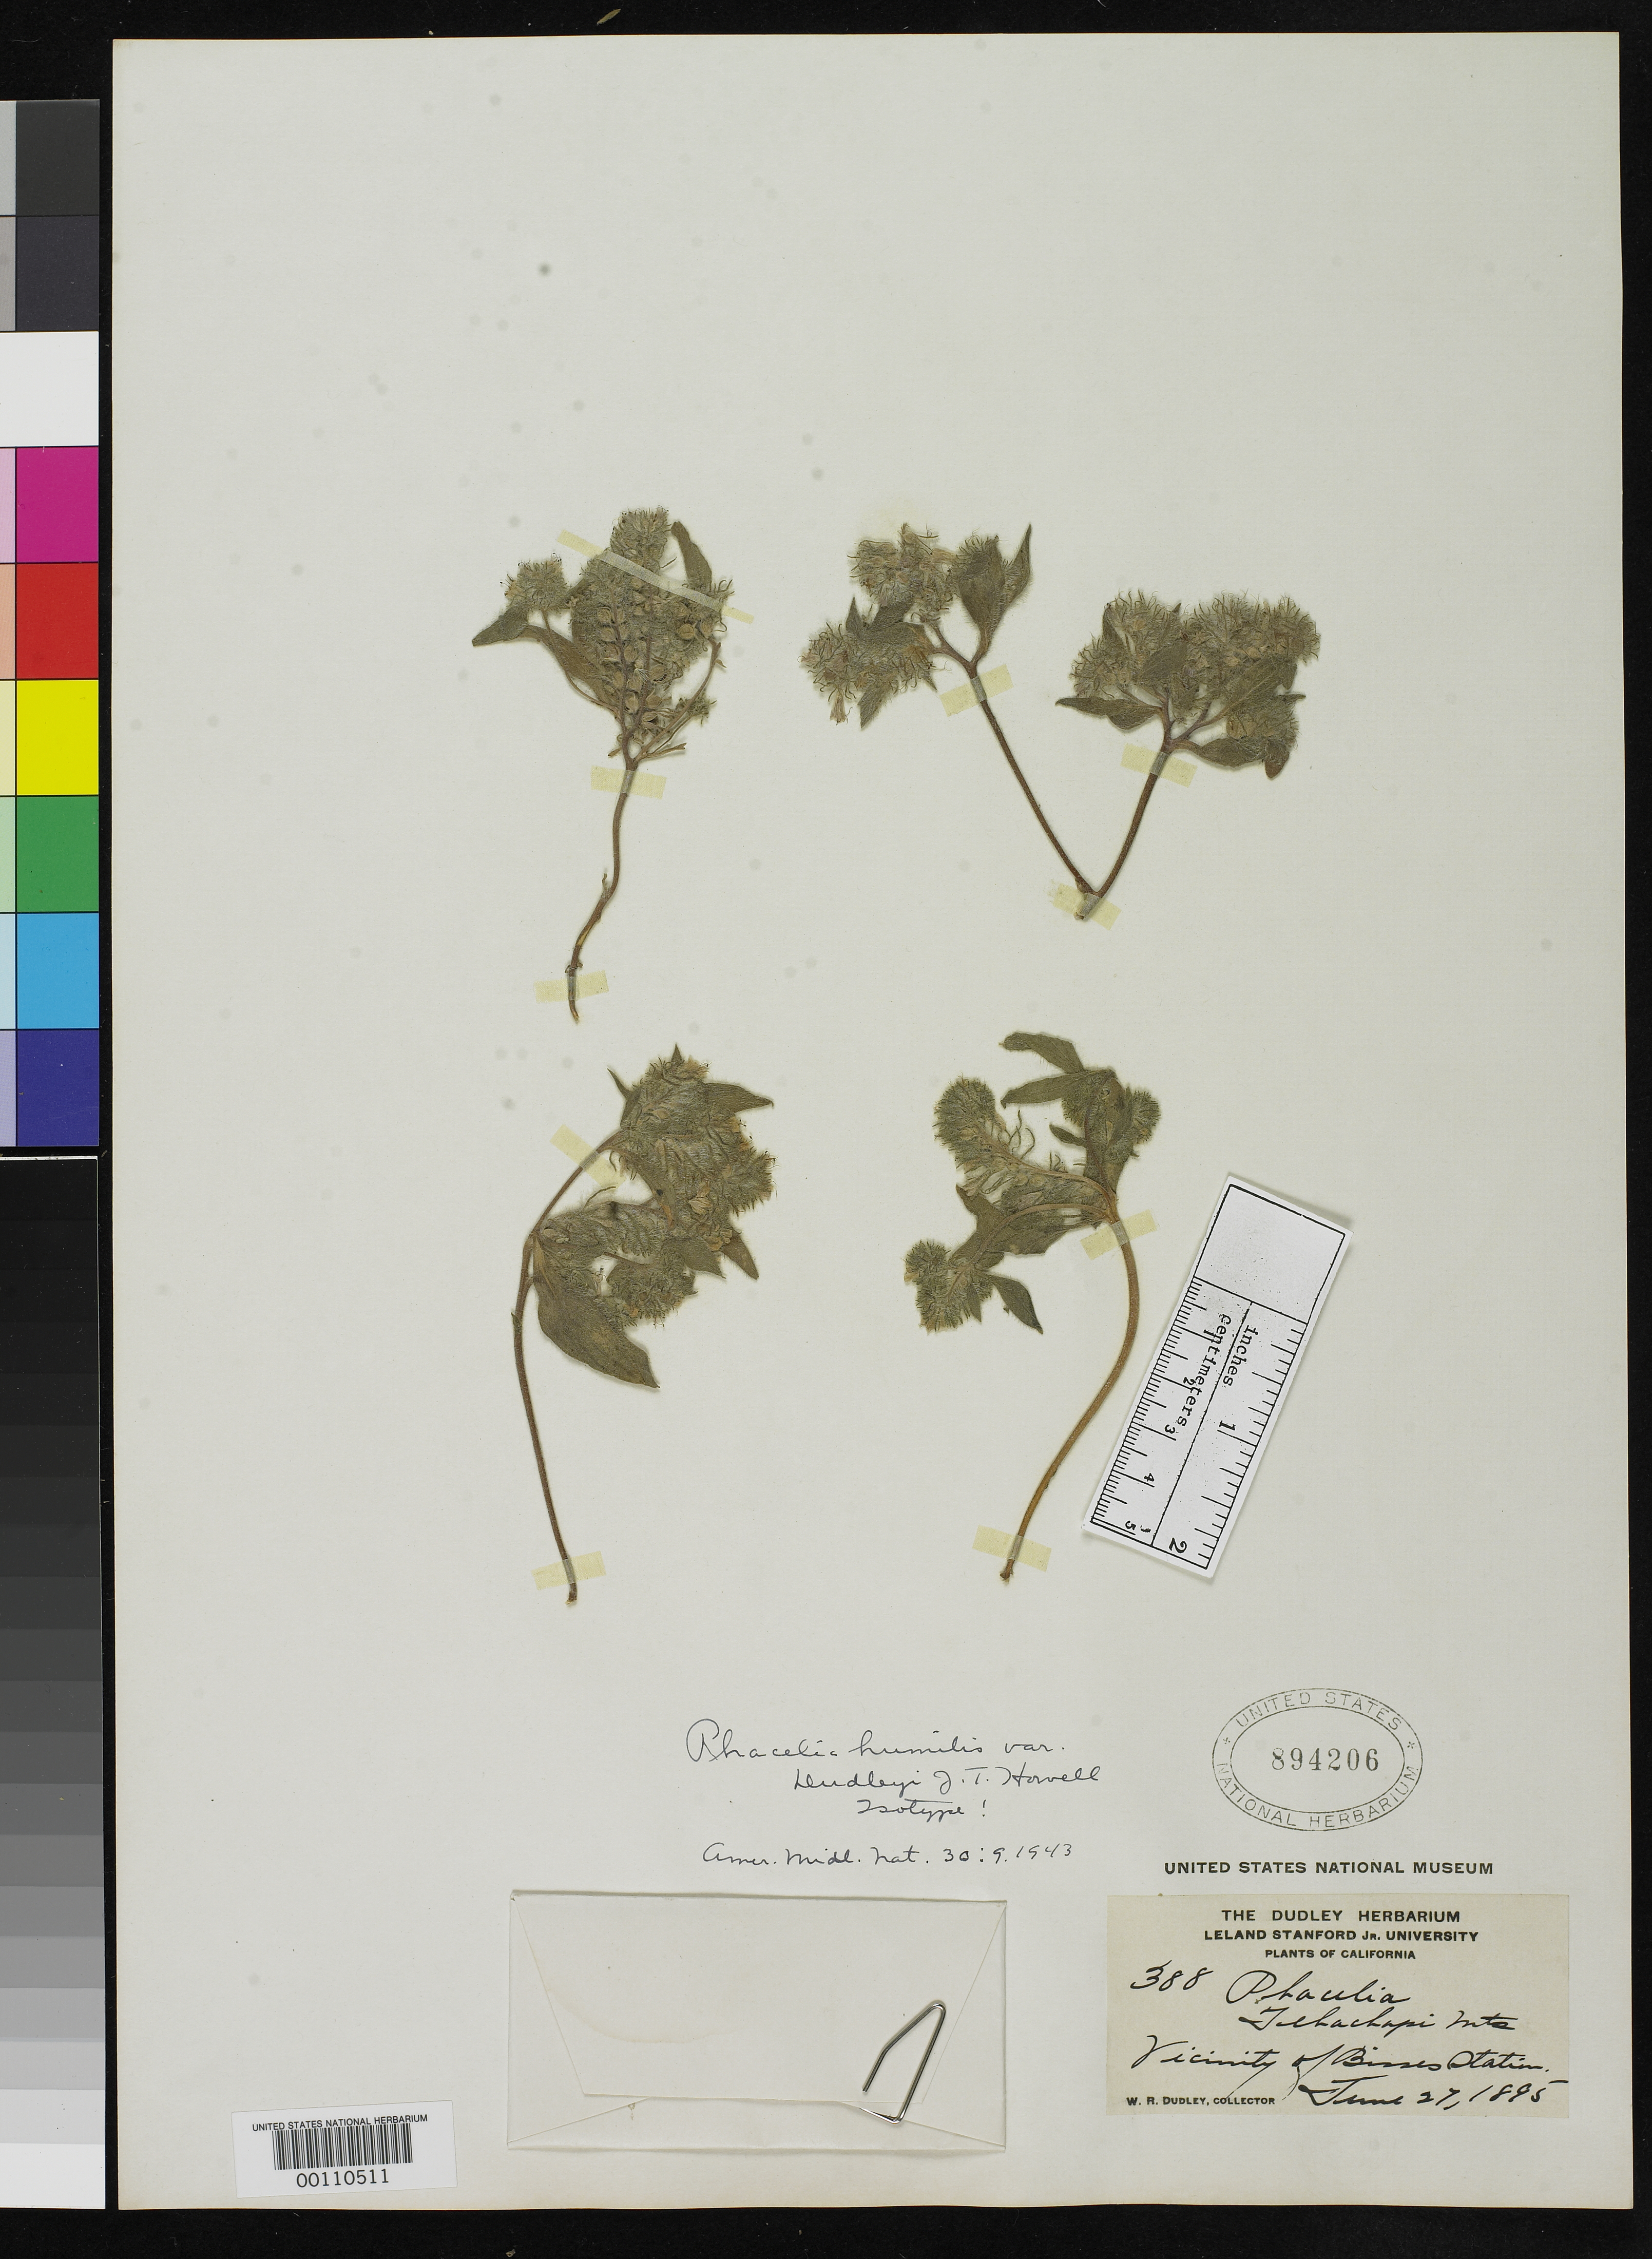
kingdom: Plantae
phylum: Tracheophyta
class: Magnoliopsida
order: Boraginales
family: Hydrophyllaceae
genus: Phacelia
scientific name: Phacelia humilis var. dudleyi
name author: J.T. Howell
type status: Isotype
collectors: W. Dudley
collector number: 388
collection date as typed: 27 Jun 1895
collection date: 1895-06-27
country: United States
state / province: California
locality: Bisses Station vicinity.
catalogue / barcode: US 894206